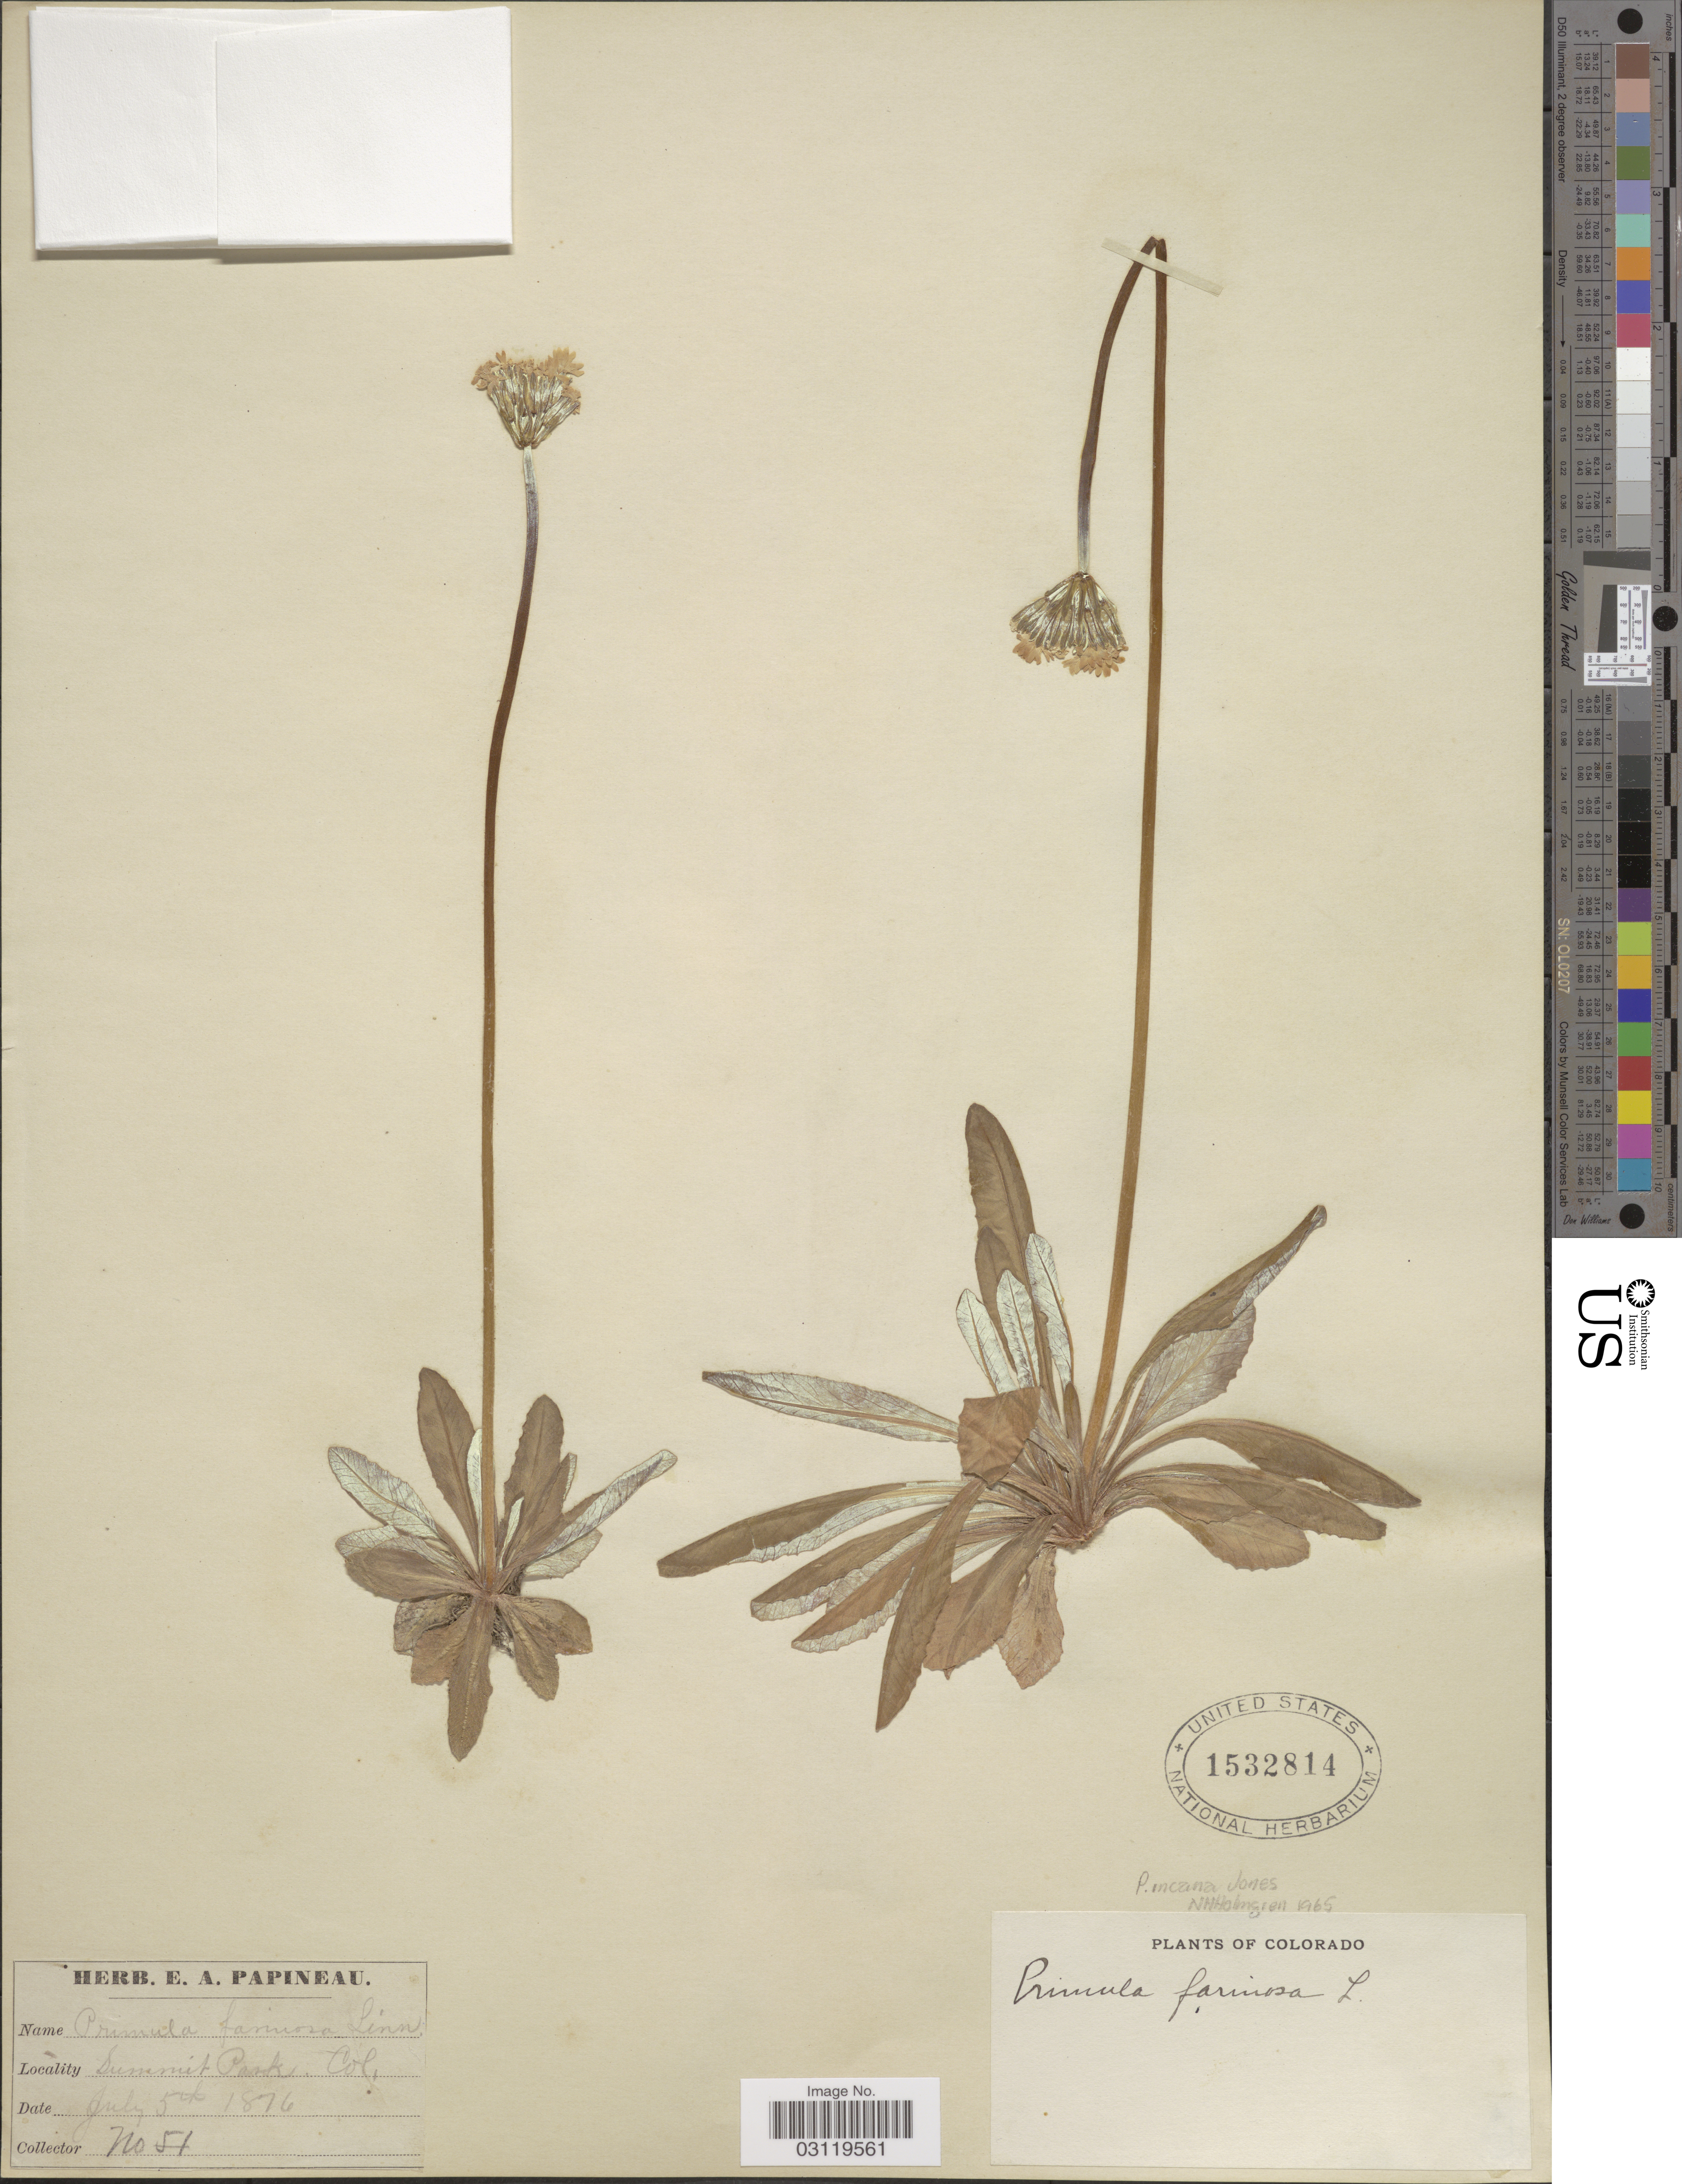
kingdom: Plantae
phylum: Tracheophyta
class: Magnoliopsida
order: Ericales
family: Primulaceae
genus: Primula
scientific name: Primula incana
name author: M.E. Jones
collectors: Ex herb. E. A. Papineau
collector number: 51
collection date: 1876-07-05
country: United States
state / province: Colorado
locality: Summit Park.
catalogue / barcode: US 1532814